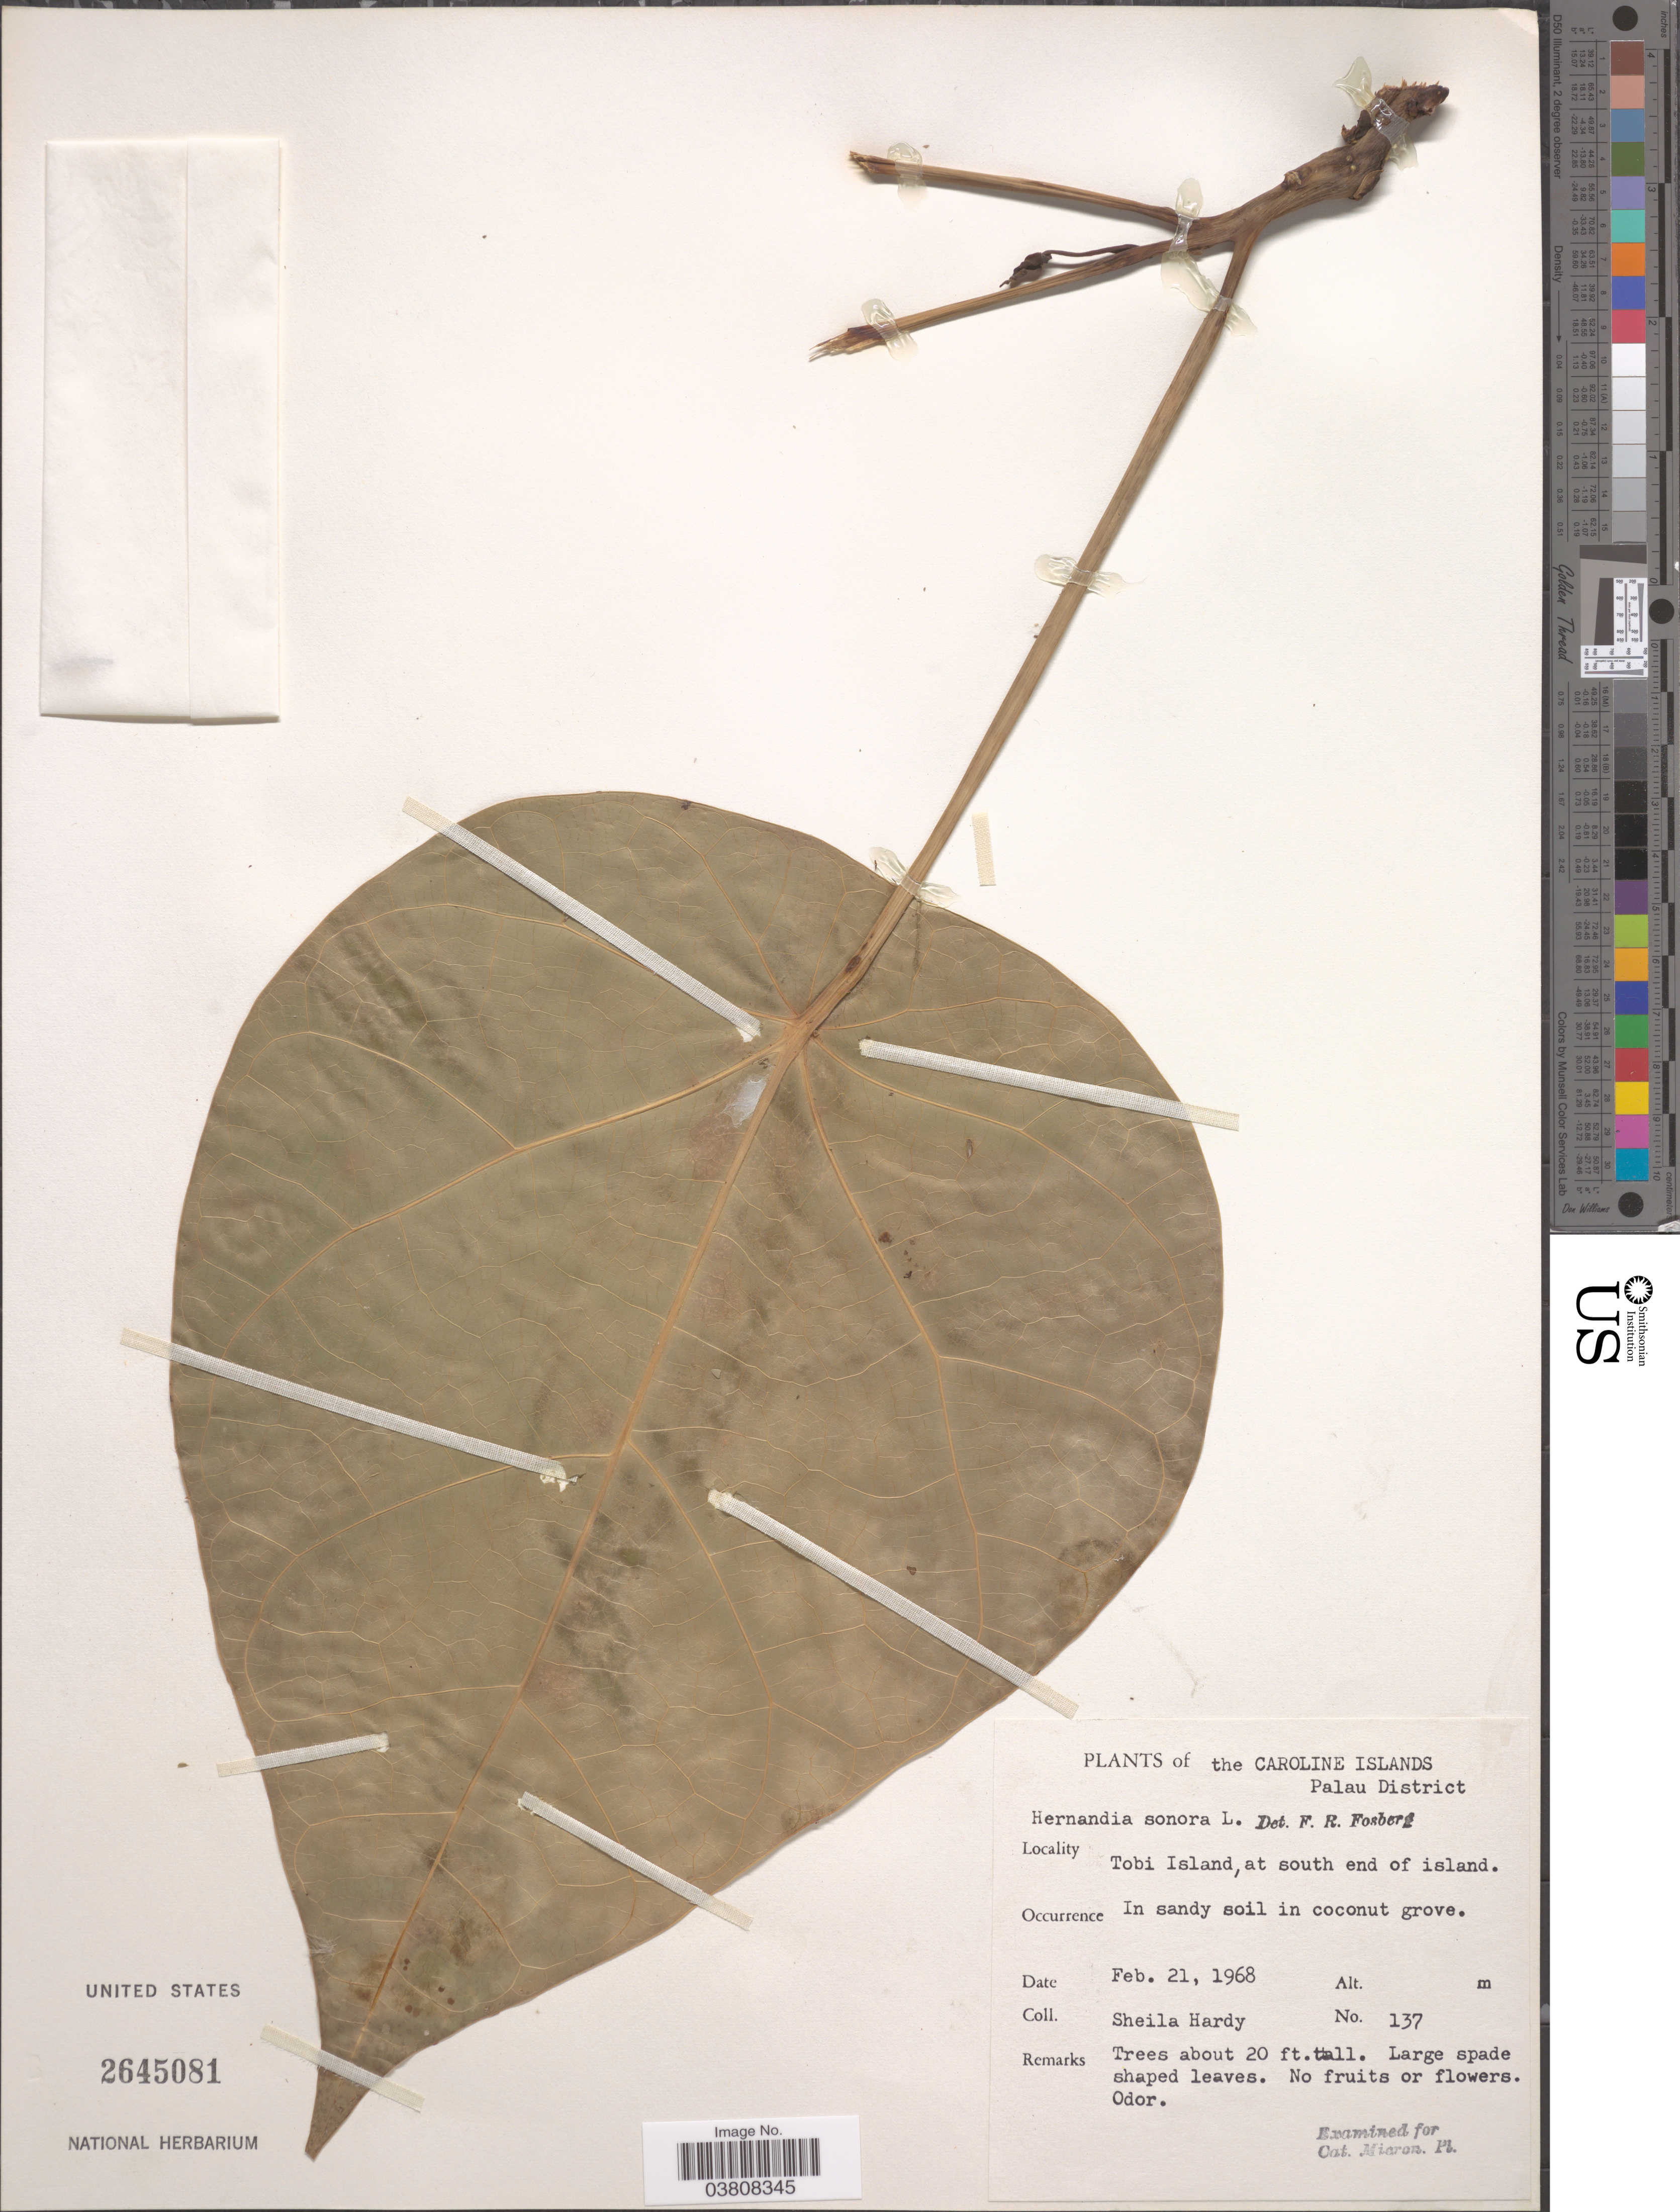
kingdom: Plantae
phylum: Tracheophyta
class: Magnoliopsida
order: Laurales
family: Hernandiaceae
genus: Hernandia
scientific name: Hernandia nymphaeifolia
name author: (C. Presl) Kubitzki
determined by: Strong, Mark T., (BOT), Smithsonian Institution - National Museum of Natural History (UNITED STATES)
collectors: S. Hardy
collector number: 137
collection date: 1968-02-21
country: Palau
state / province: Belau Outliers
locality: Caroline Islands. Palau District. Tobi Island, at south end of island. In sandy soil in coconut grave.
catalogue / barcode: US 2645081